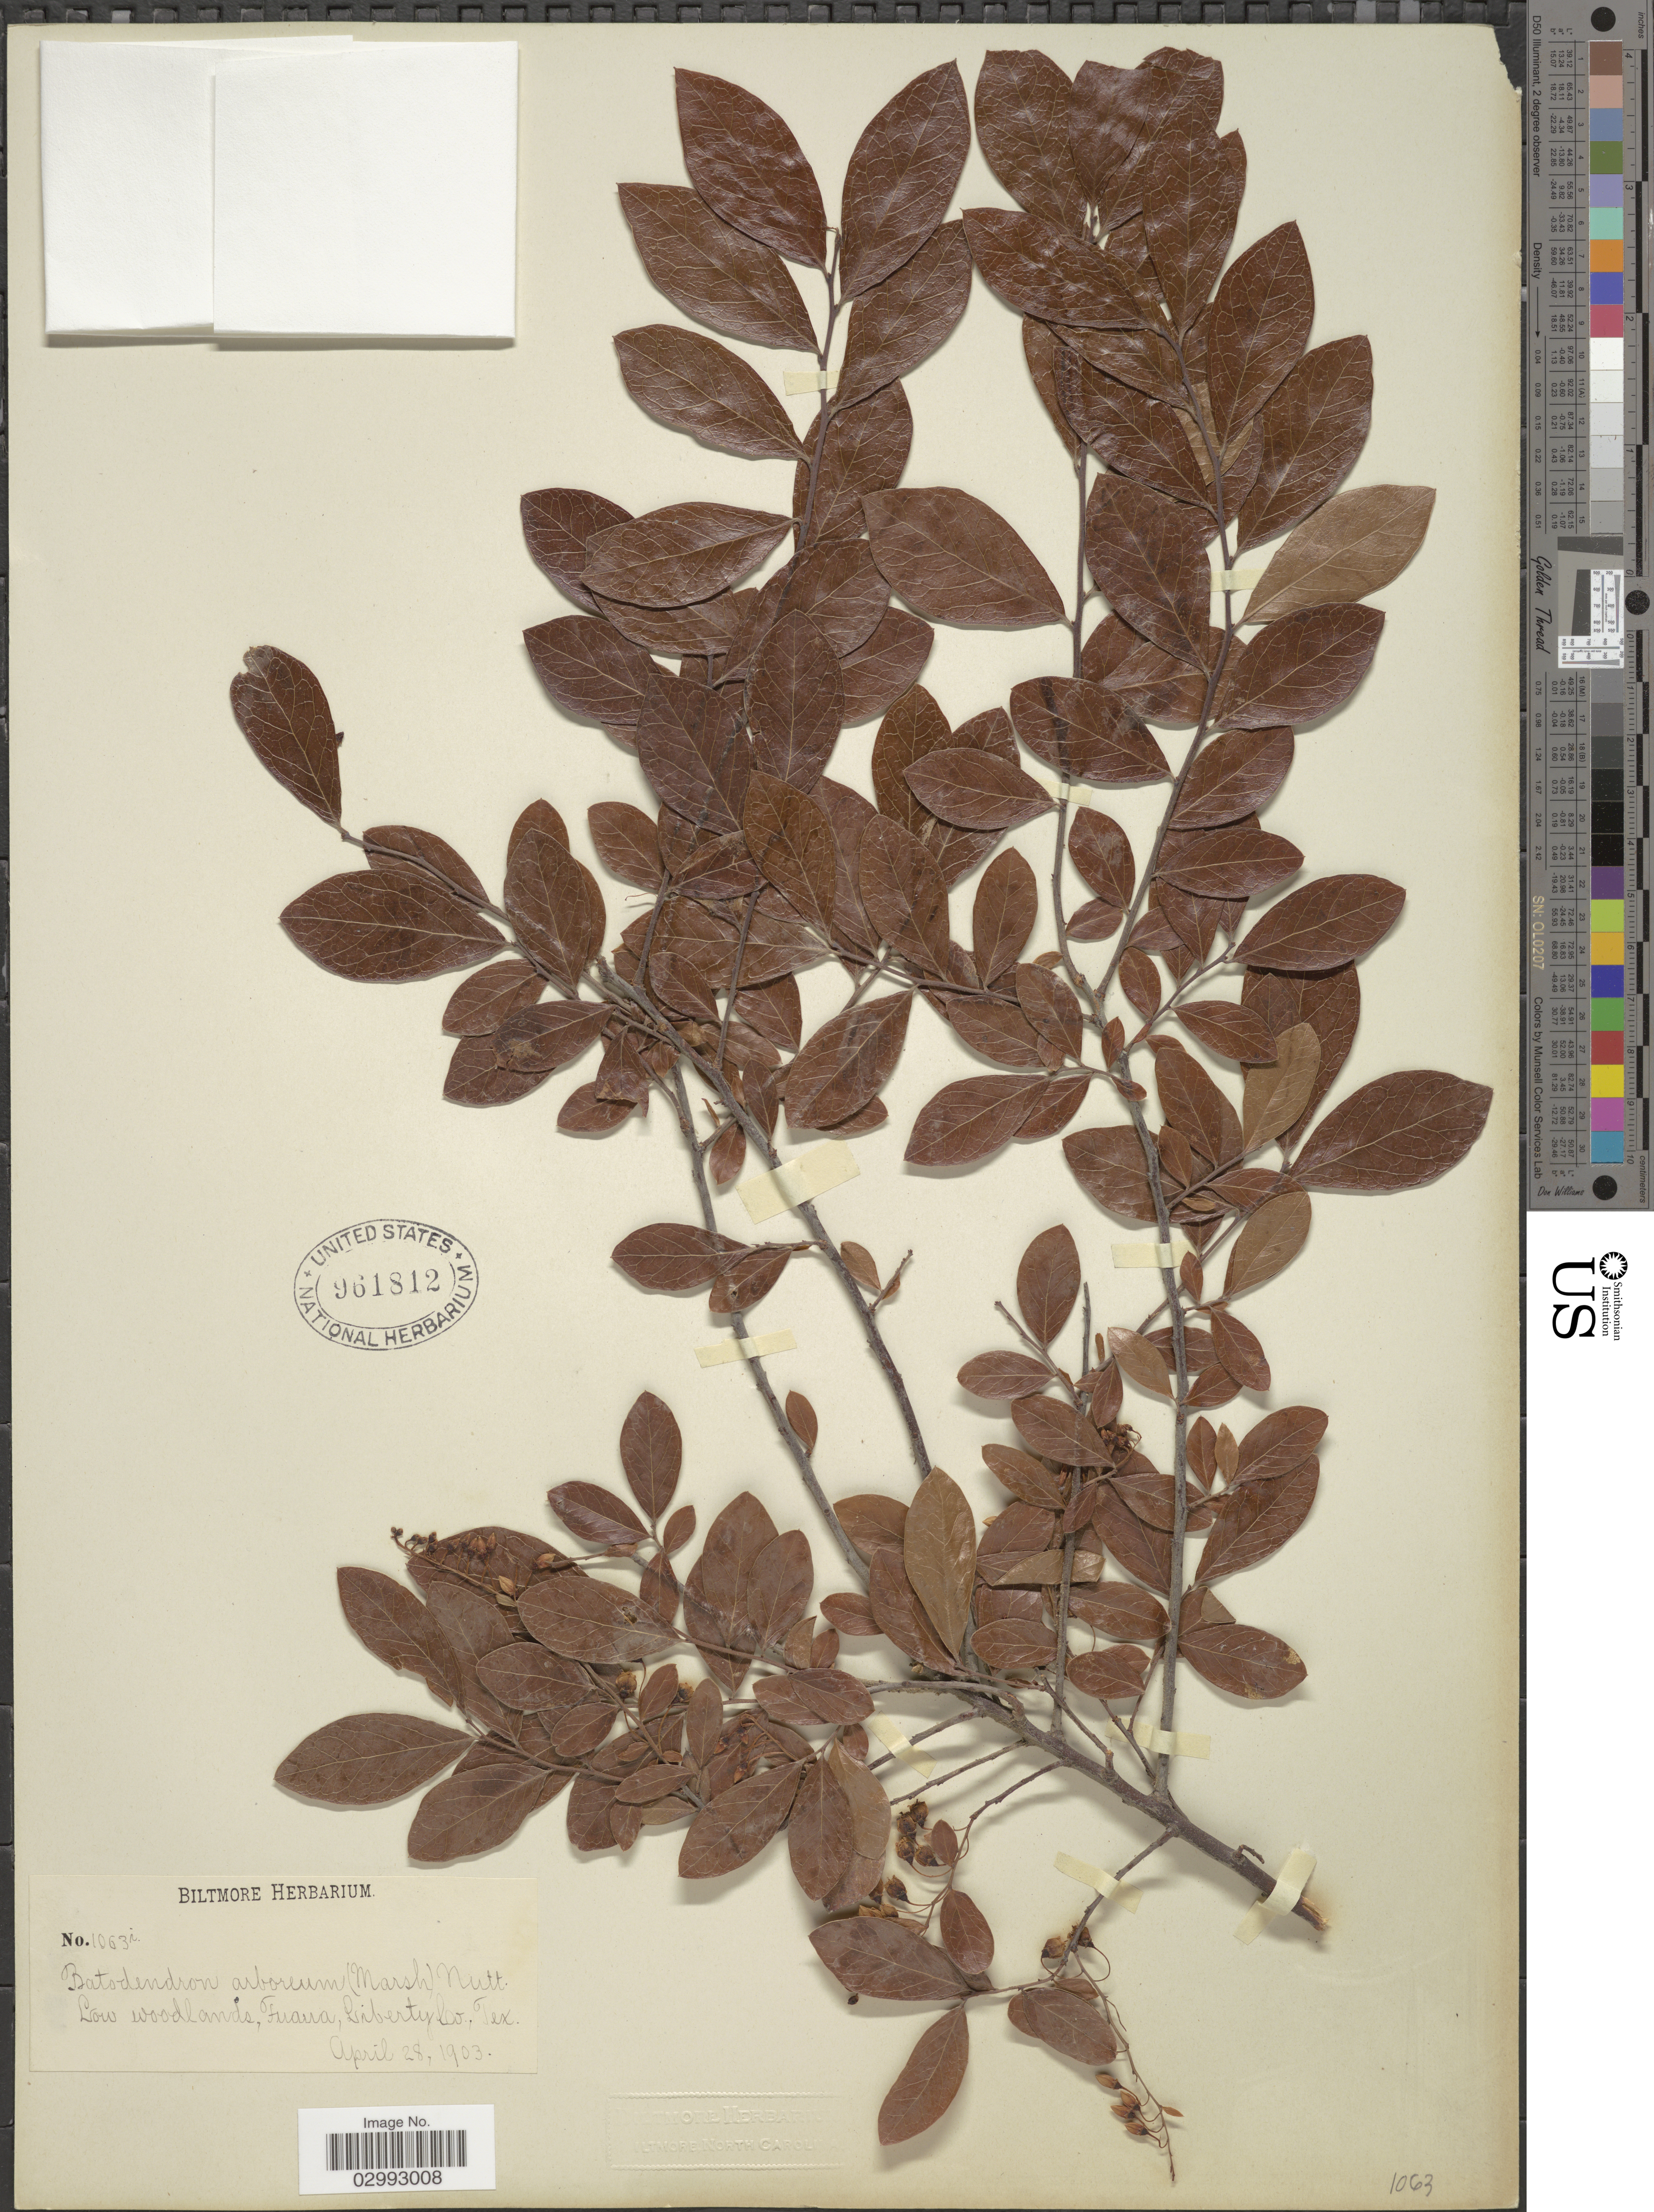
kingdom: Plantae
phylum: Tracheophyta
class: Magnoliopsida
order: Ericales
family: Ericaceae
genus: Batodendron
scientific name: Batodendron arboreum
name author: Nutt.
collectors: ex herb. Biltmore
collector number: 1063i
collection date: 1903-04-28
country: United States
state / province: Texas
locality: Low woodlands, Fuqua, Liberty Co.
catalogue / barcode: US 961812